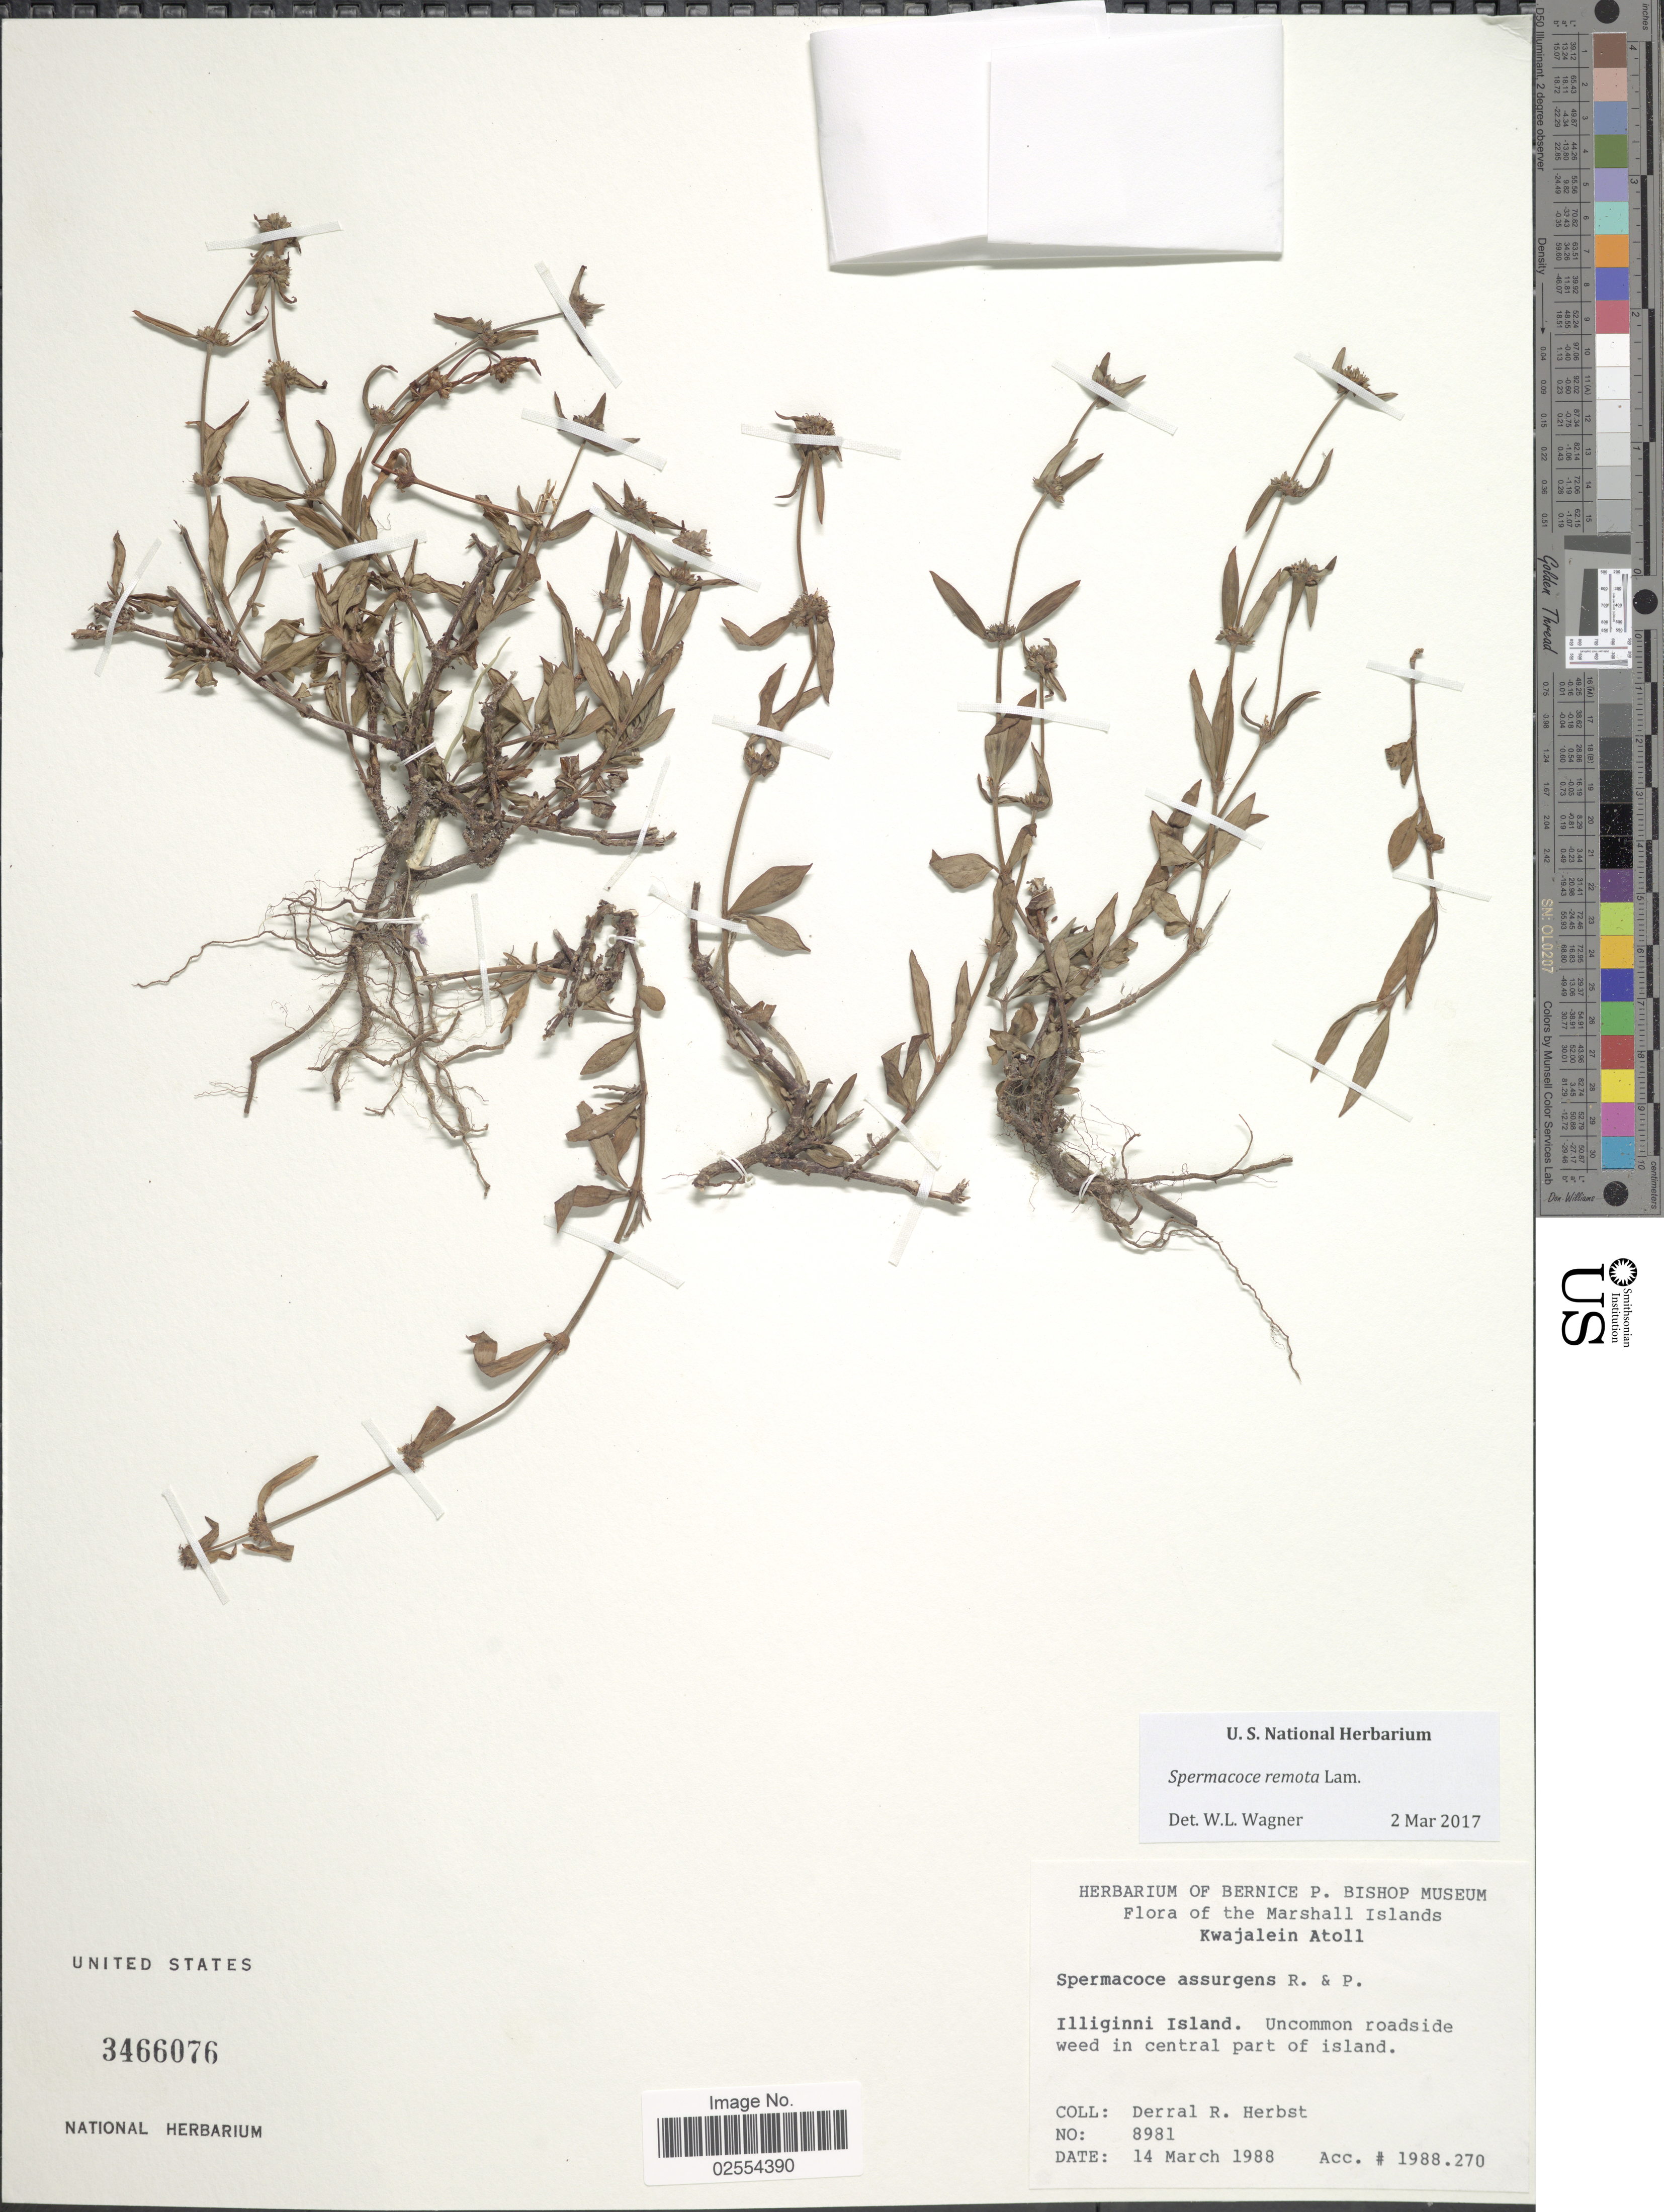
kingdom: Plantae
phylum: Tracheophyta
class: Magnoliopsida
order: Gentianales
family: Rubiaceae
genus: Spermacoce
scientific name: Spermacoce remota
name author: Lam.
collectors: D. R. Herbst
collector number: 8981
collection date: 1988-03-14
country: Marshall Islands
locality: Kwajalein Atoll, Illiginni Islands. Uncommon roadside weed in central part of island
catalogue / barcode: US 3466076